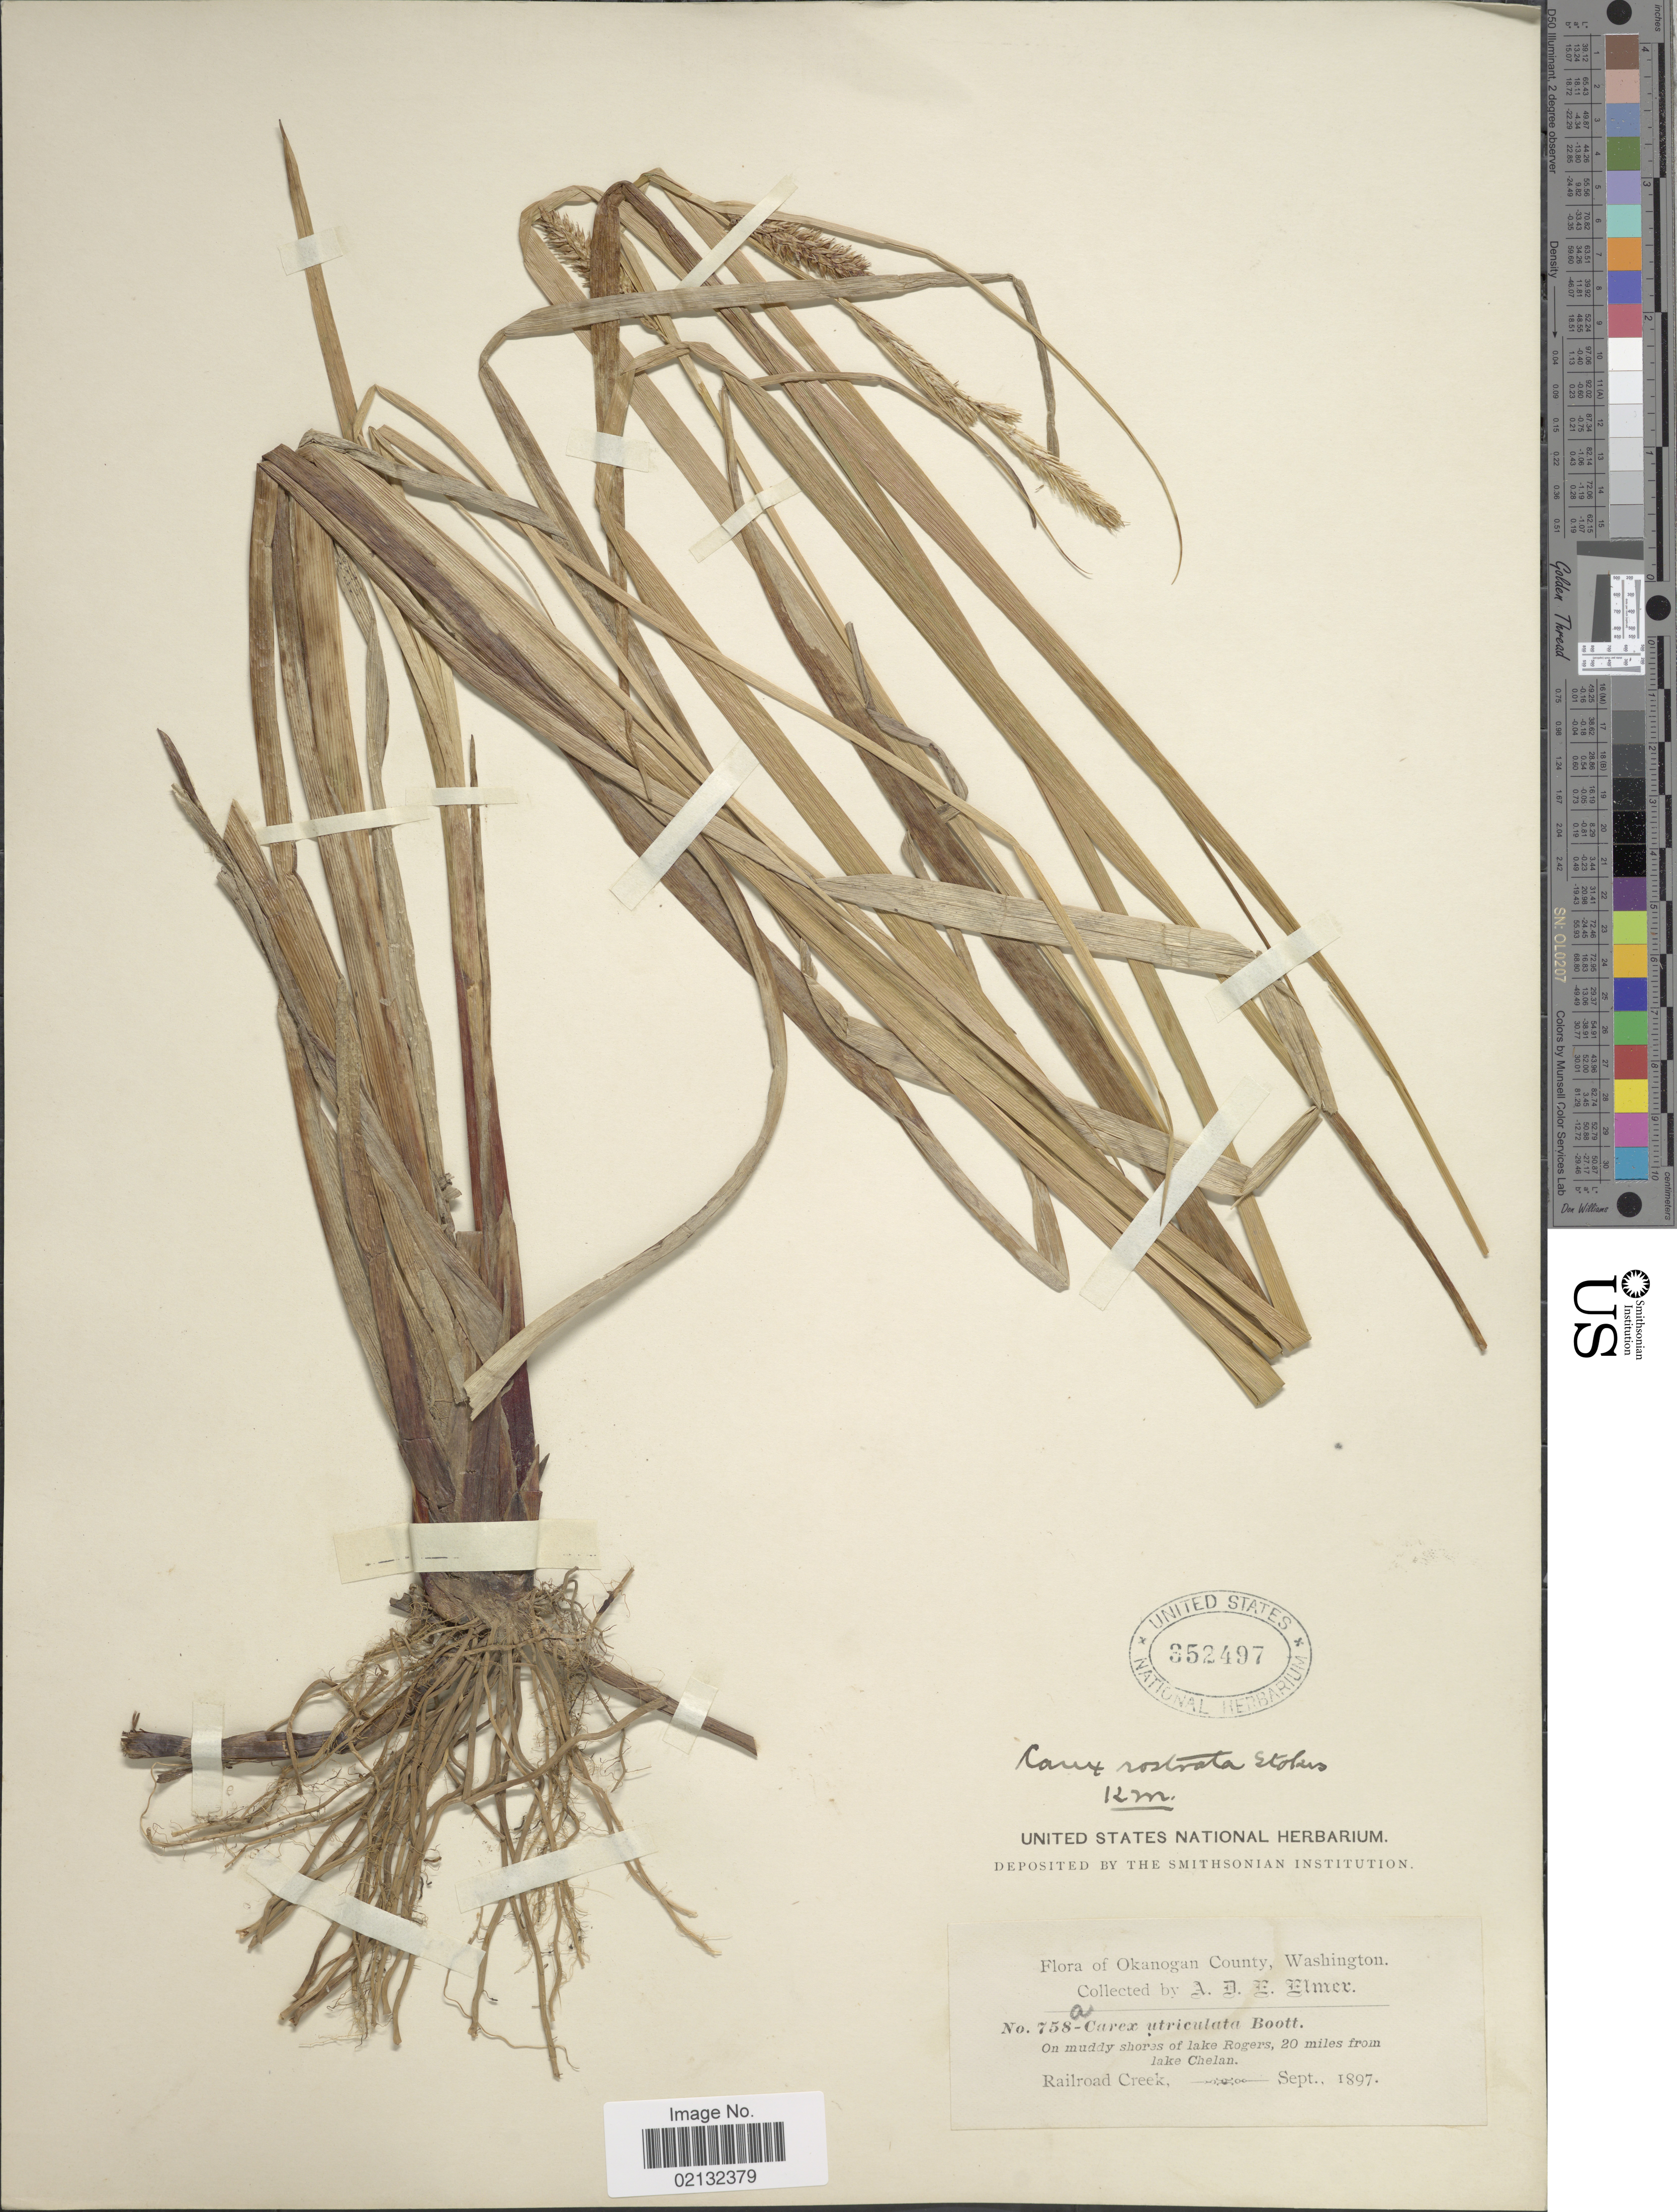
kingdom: Plantae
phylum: Tracheophyta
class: Liliopsida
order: Poales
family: Cyperaceae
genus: Carex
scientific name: Carex rostrata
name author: Stokes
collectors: A. D. E. Elmer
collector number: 758a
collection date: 1897-09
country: United States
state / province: Washington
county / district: Chelan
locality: On muddy shores of Lake Rogers, 20 miles from Lake Chelan, Railroad Creek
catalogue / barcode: US 352497